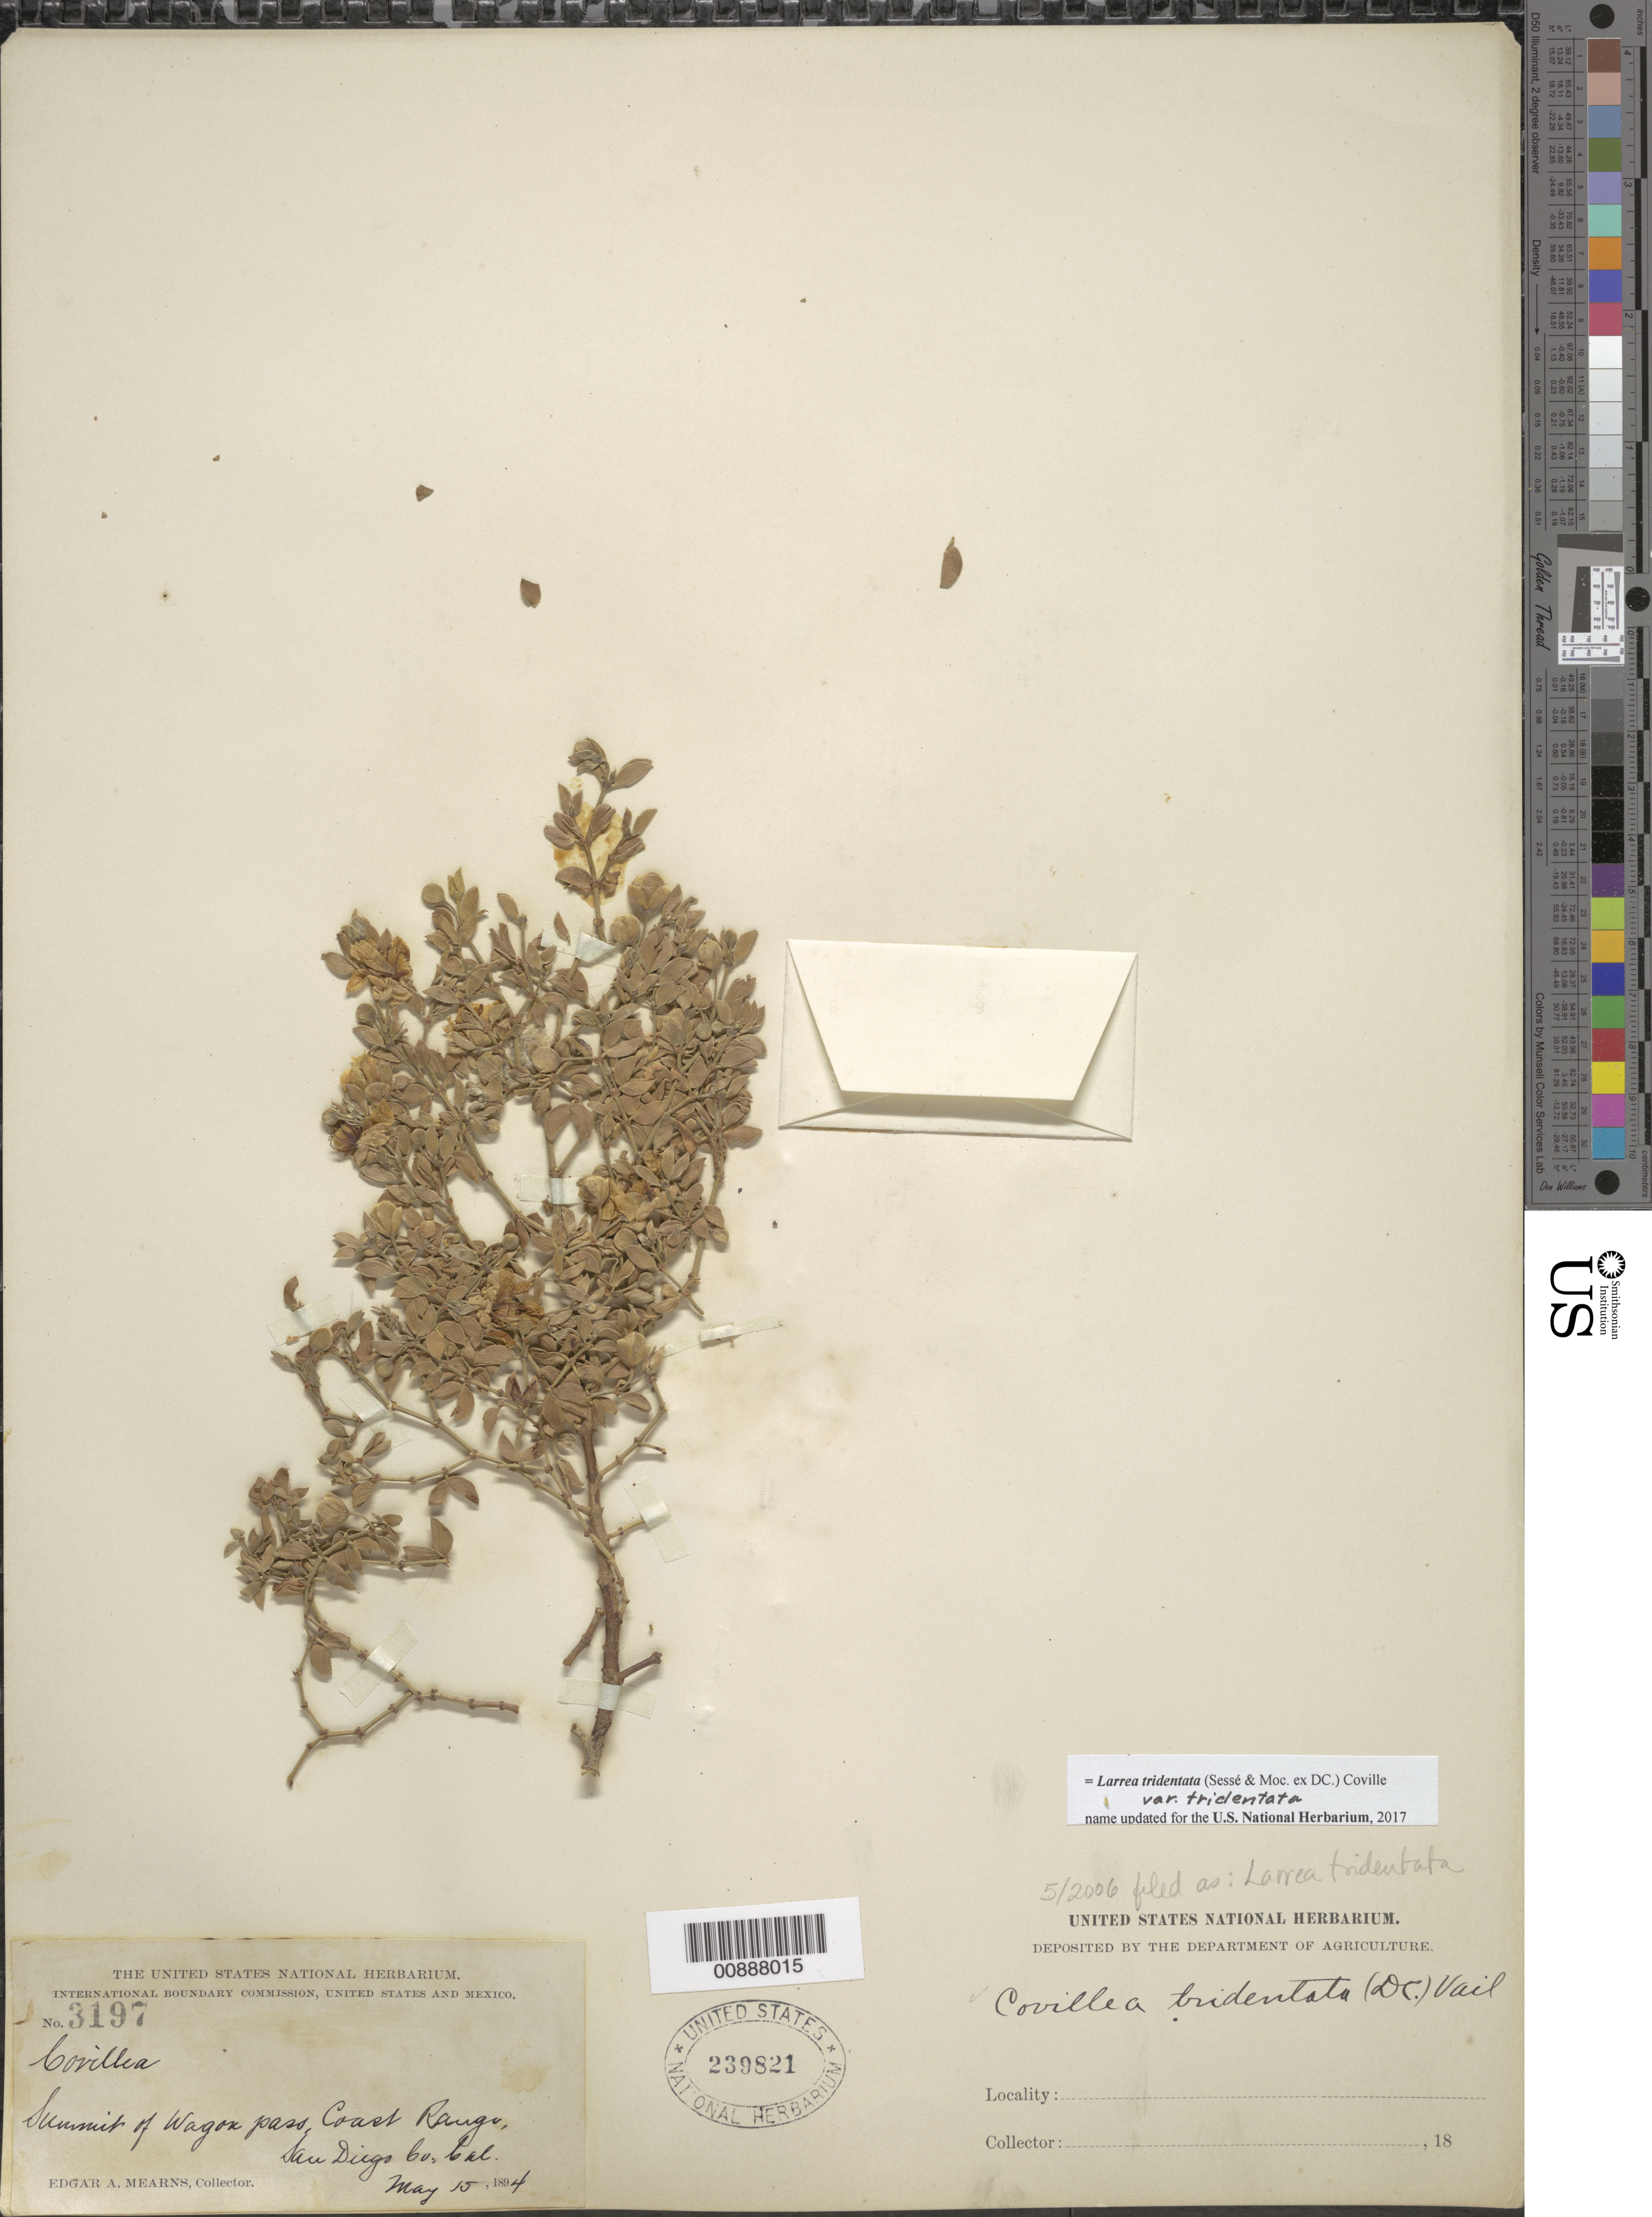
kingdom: Plantae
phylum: Tracheophyta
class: Magnoliopsida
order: Zygophyllales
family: Zygophyllaceae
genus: Larrea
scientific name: Larrea tridentata var. tridentata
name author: (Sessé & Moc. ex DC.) Coville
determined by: Strong, M. T., (US), Smithsonian Institution - National Museum of Natural History (UNITED STATES)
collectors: E. A. Mearns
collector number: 3197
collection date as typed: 15 May 1894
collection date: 1894-05-15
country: United States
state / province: California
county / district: San Diego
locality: Summit of Wagon Pass, Coast Range, San Diego County, California.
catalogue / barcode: US 239821